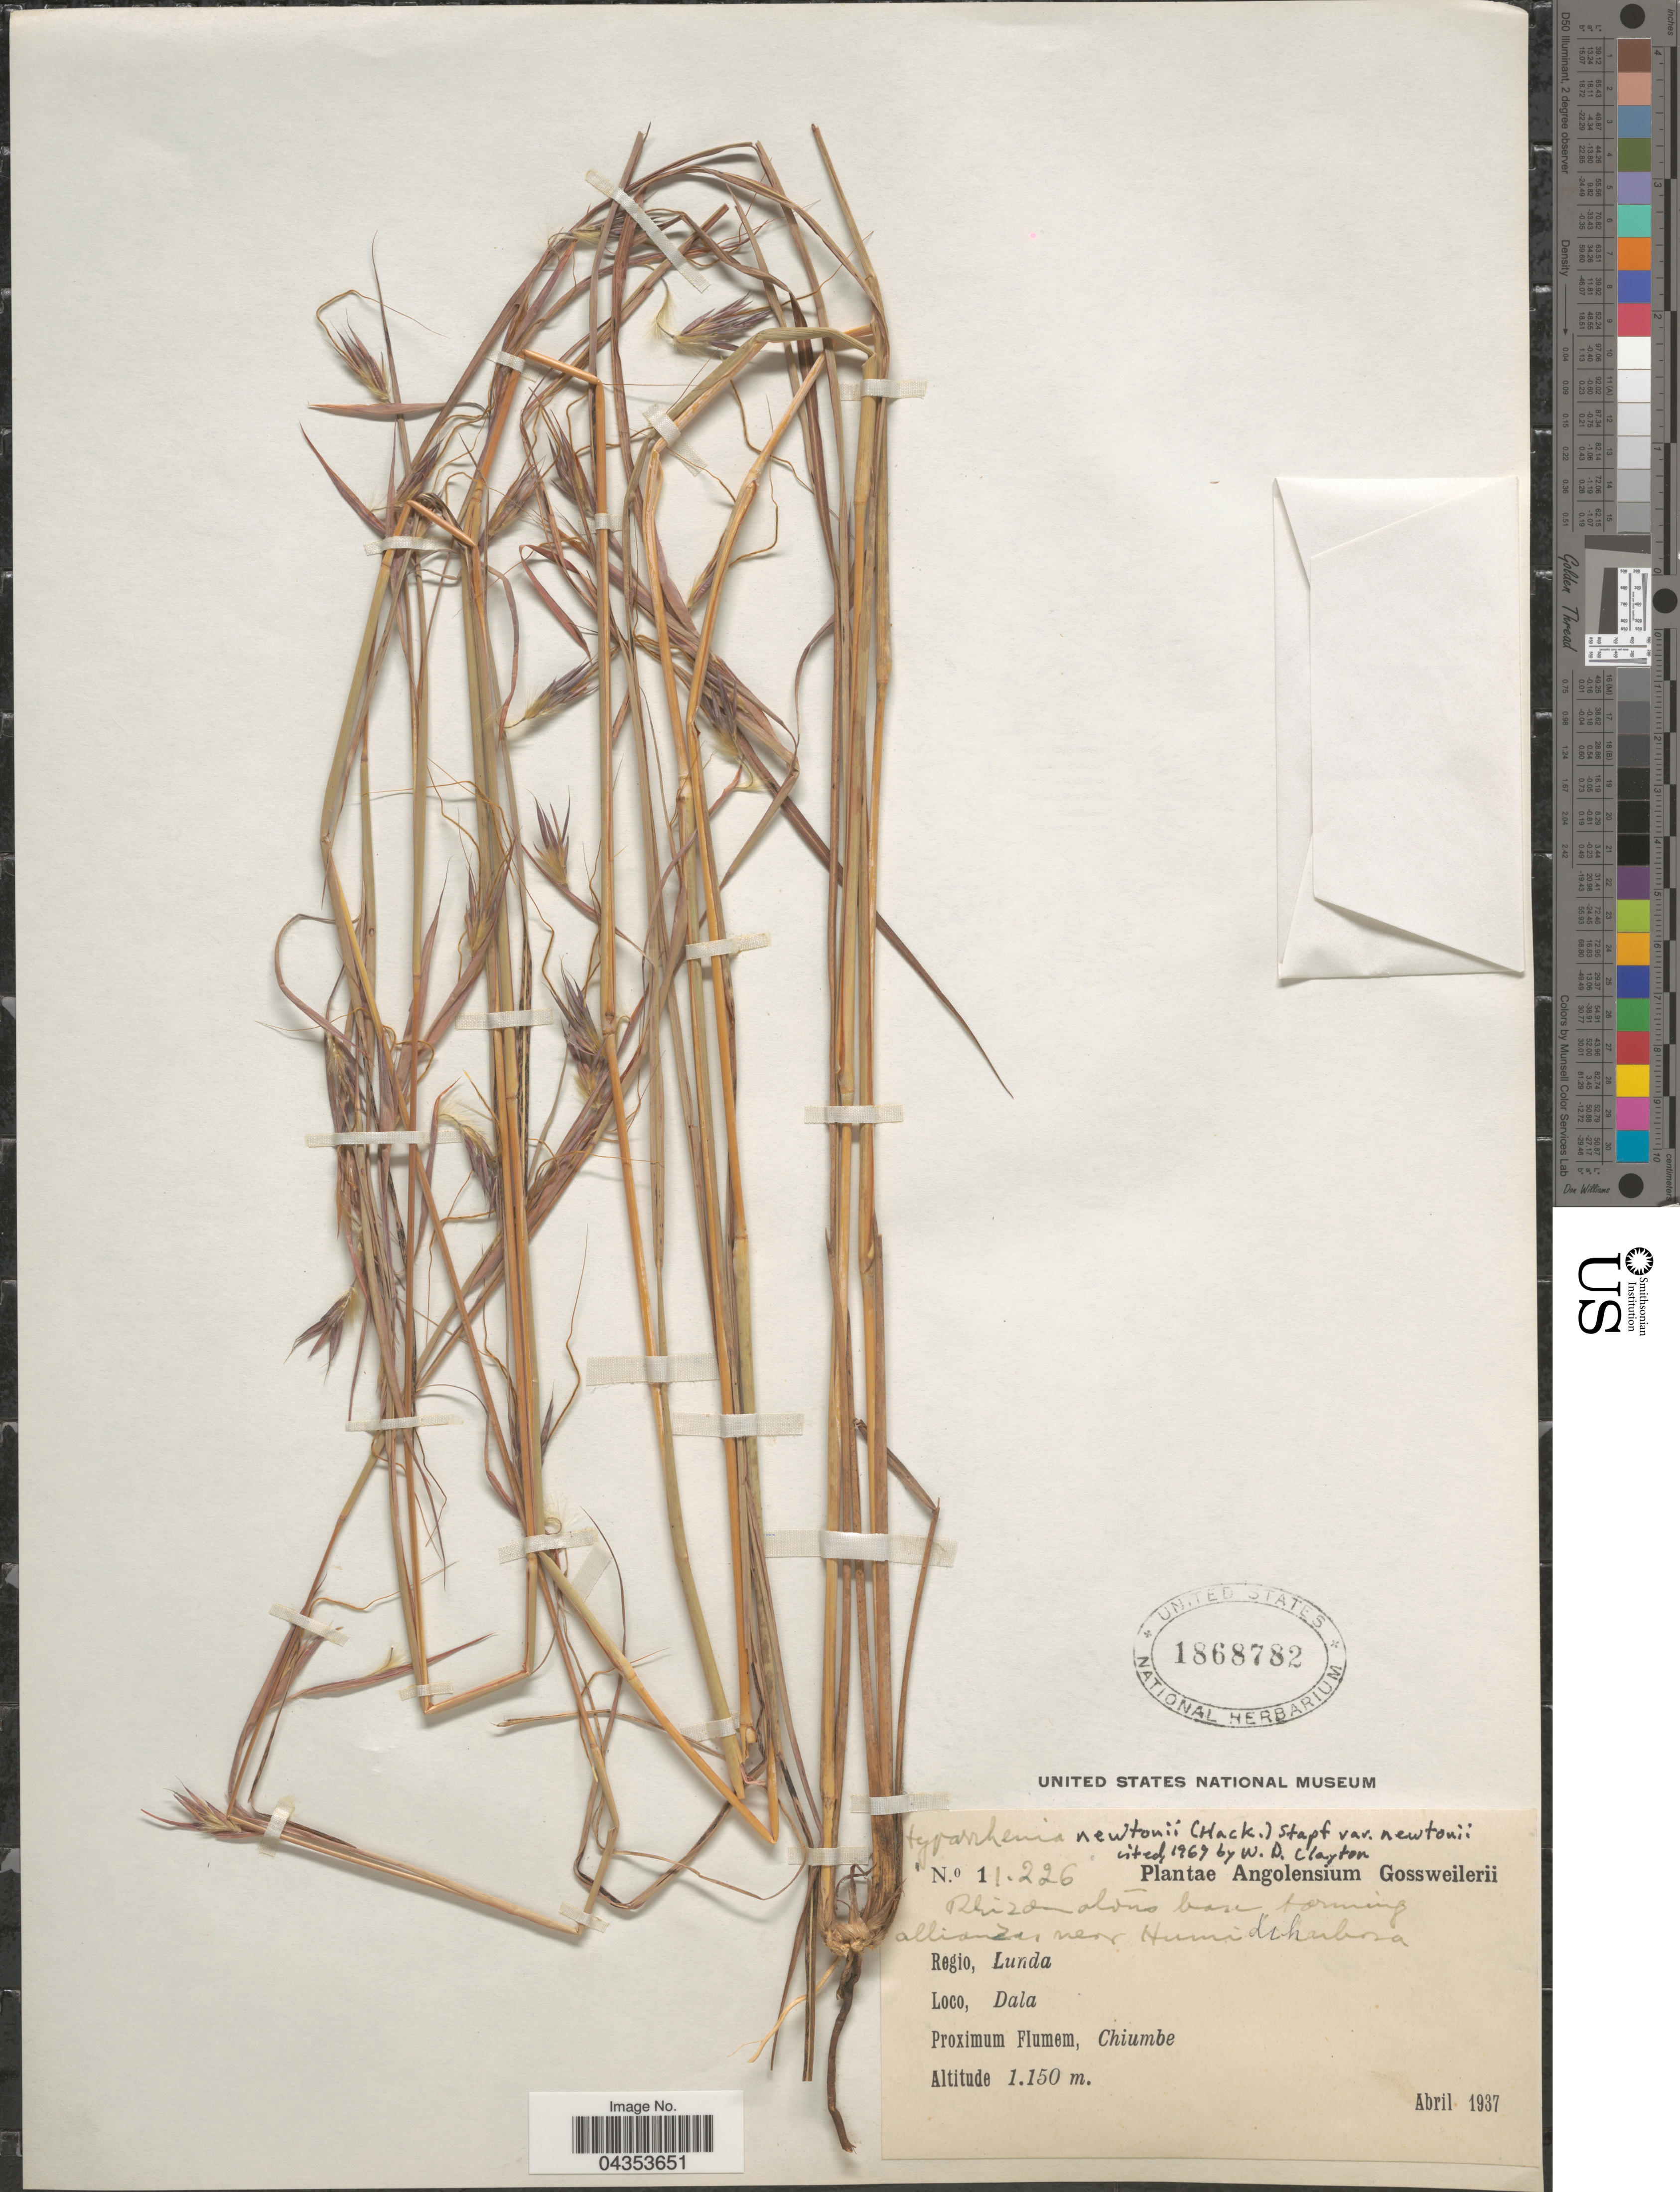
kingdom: Plantae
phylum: Tracheophyta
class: Liliopsida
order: Poales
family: Poaceae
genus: Hyparrhenia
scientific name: Hyparrhenia newtonii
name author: (Hack.) Staf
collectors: -. Gossweiler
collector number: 11226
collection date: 1937-04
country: Angola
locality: Regio, Lunda. Dala. Proximum Flumen, Chiumbe.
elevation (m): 1150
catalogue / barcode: US 1868782